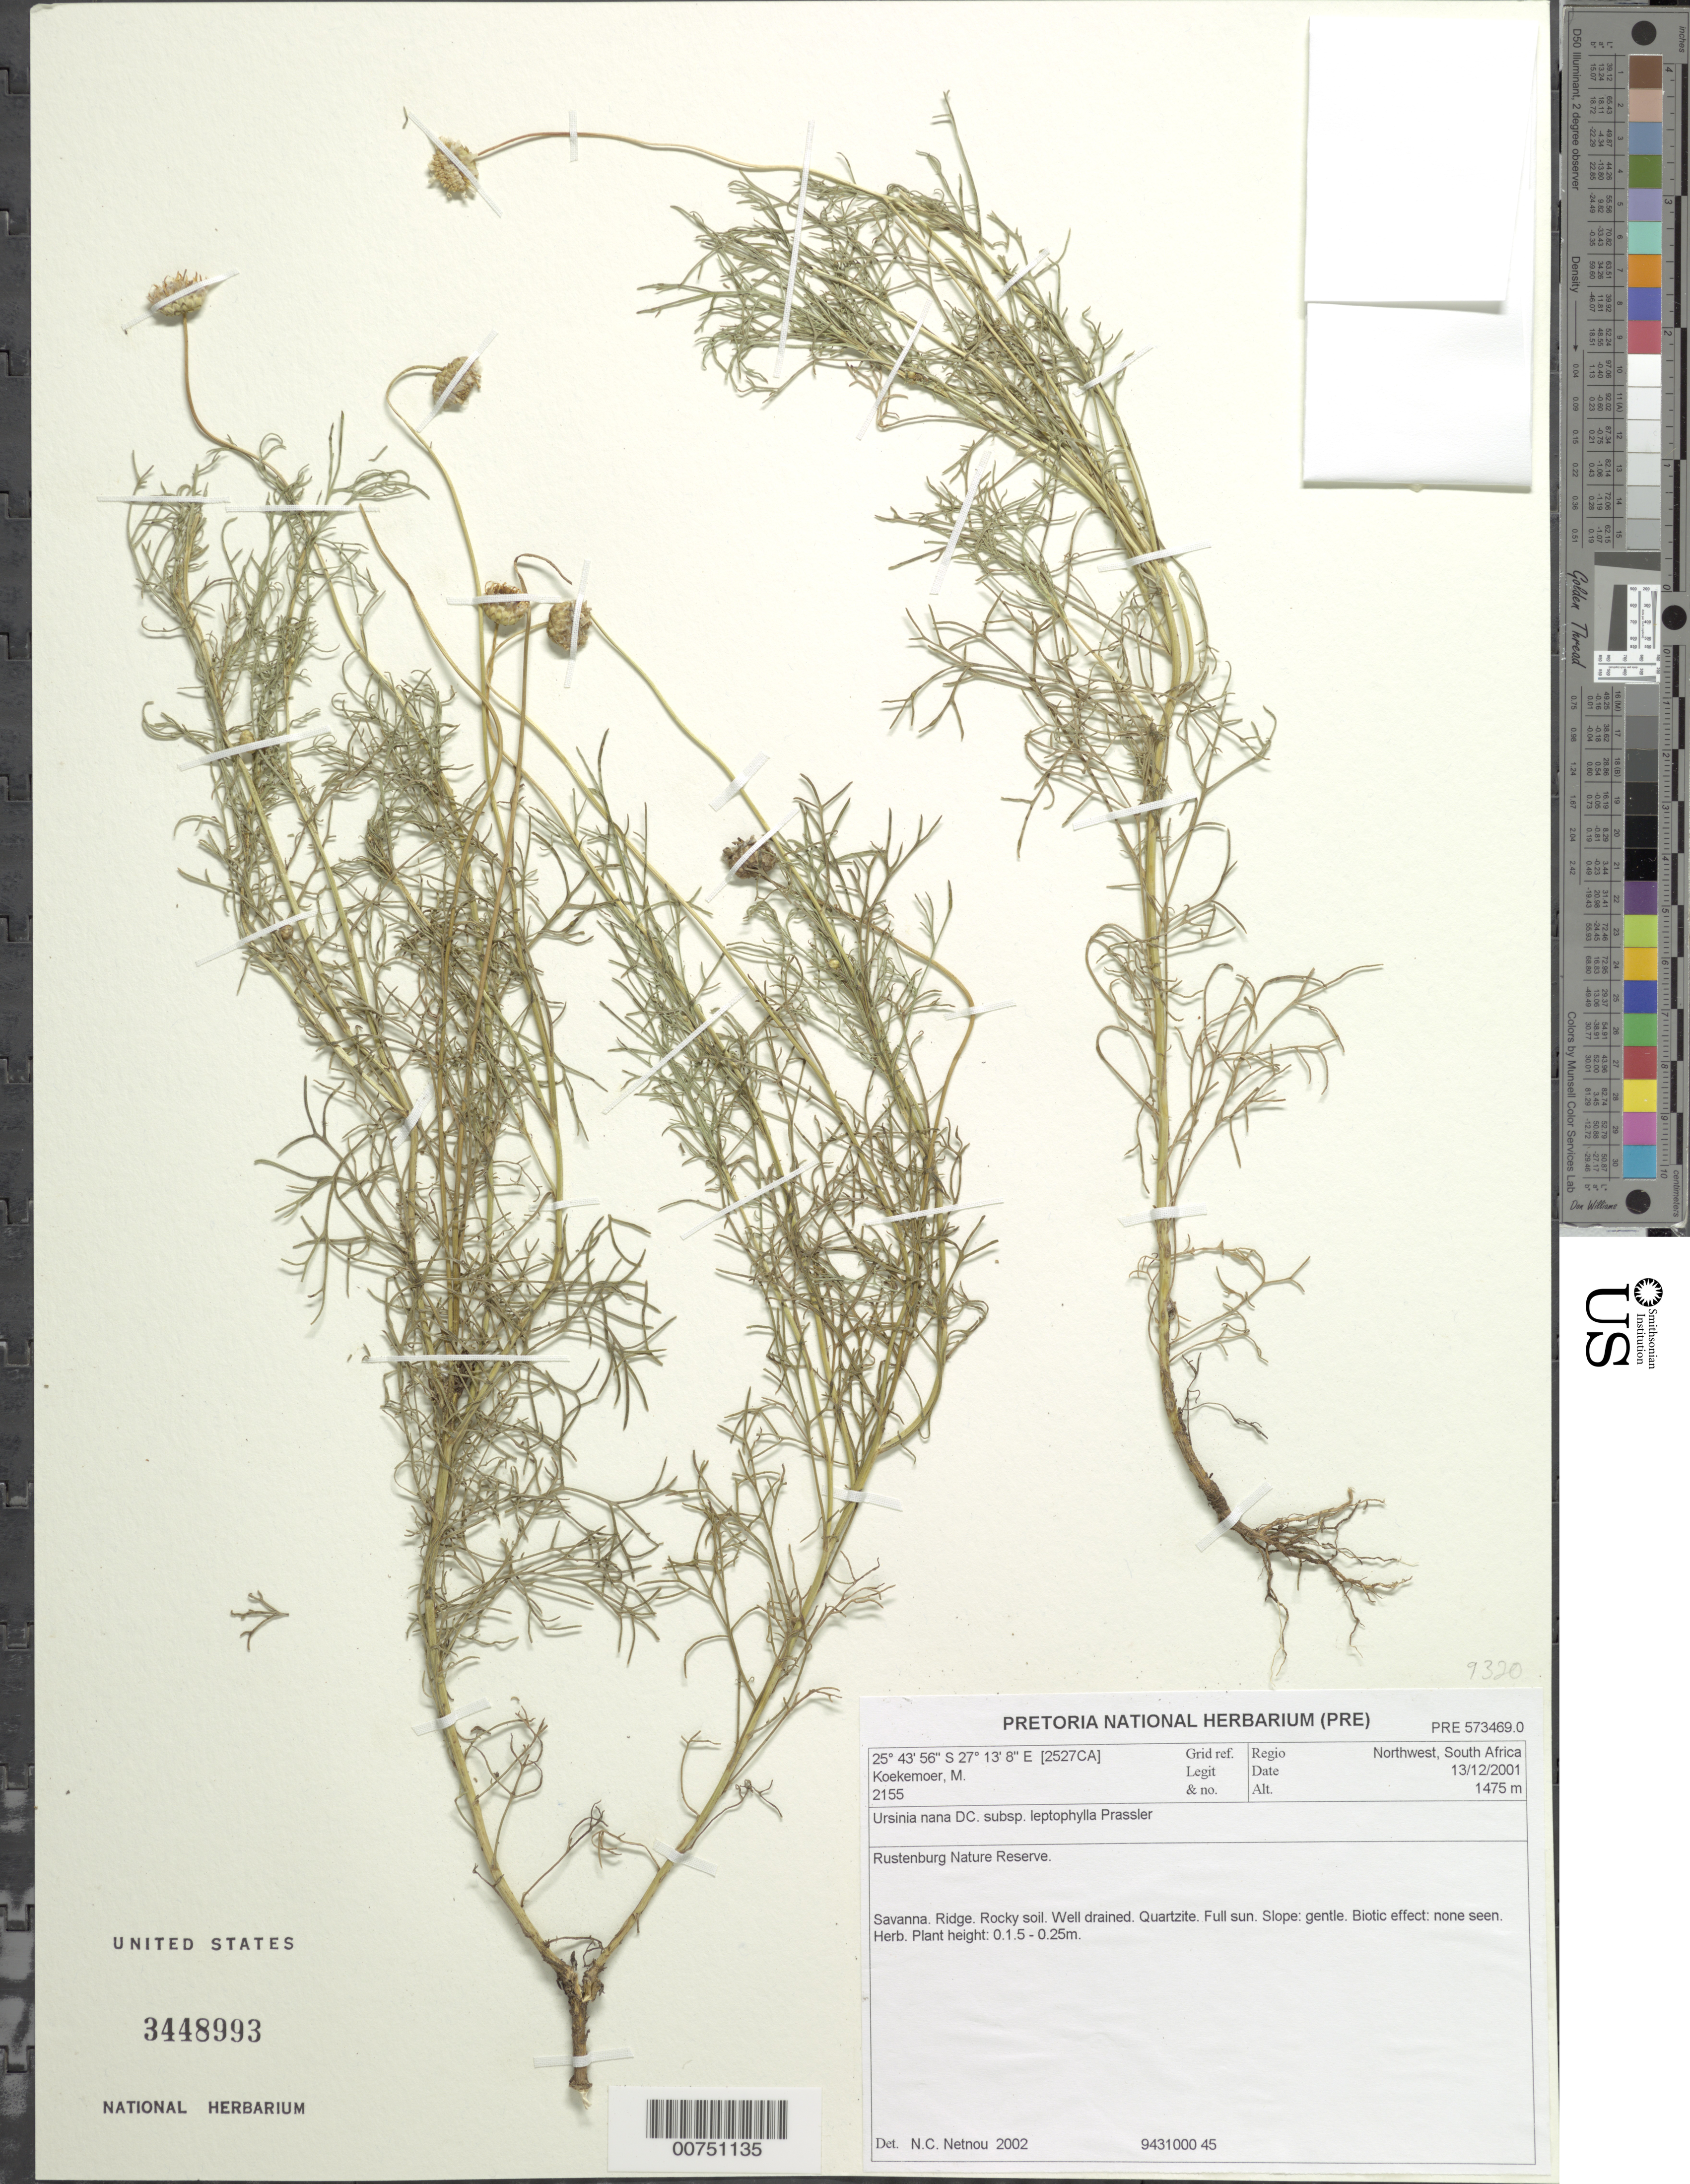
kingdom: Plantae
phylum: Tracheophyta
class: Magnoliopsida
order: Asterales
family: Asteraceae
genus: Ursinia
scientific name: Ursinia nana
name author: DC.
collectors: M. Koekemoer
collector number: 2155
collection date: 2001-12-13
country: South Africa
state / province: North West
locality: Rustenburg Nature Reserve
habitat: Savanna; ridge, rocky soil, well-drained, quartzite, full sun, gentle slope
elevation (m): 1475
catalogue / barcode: US 3448993